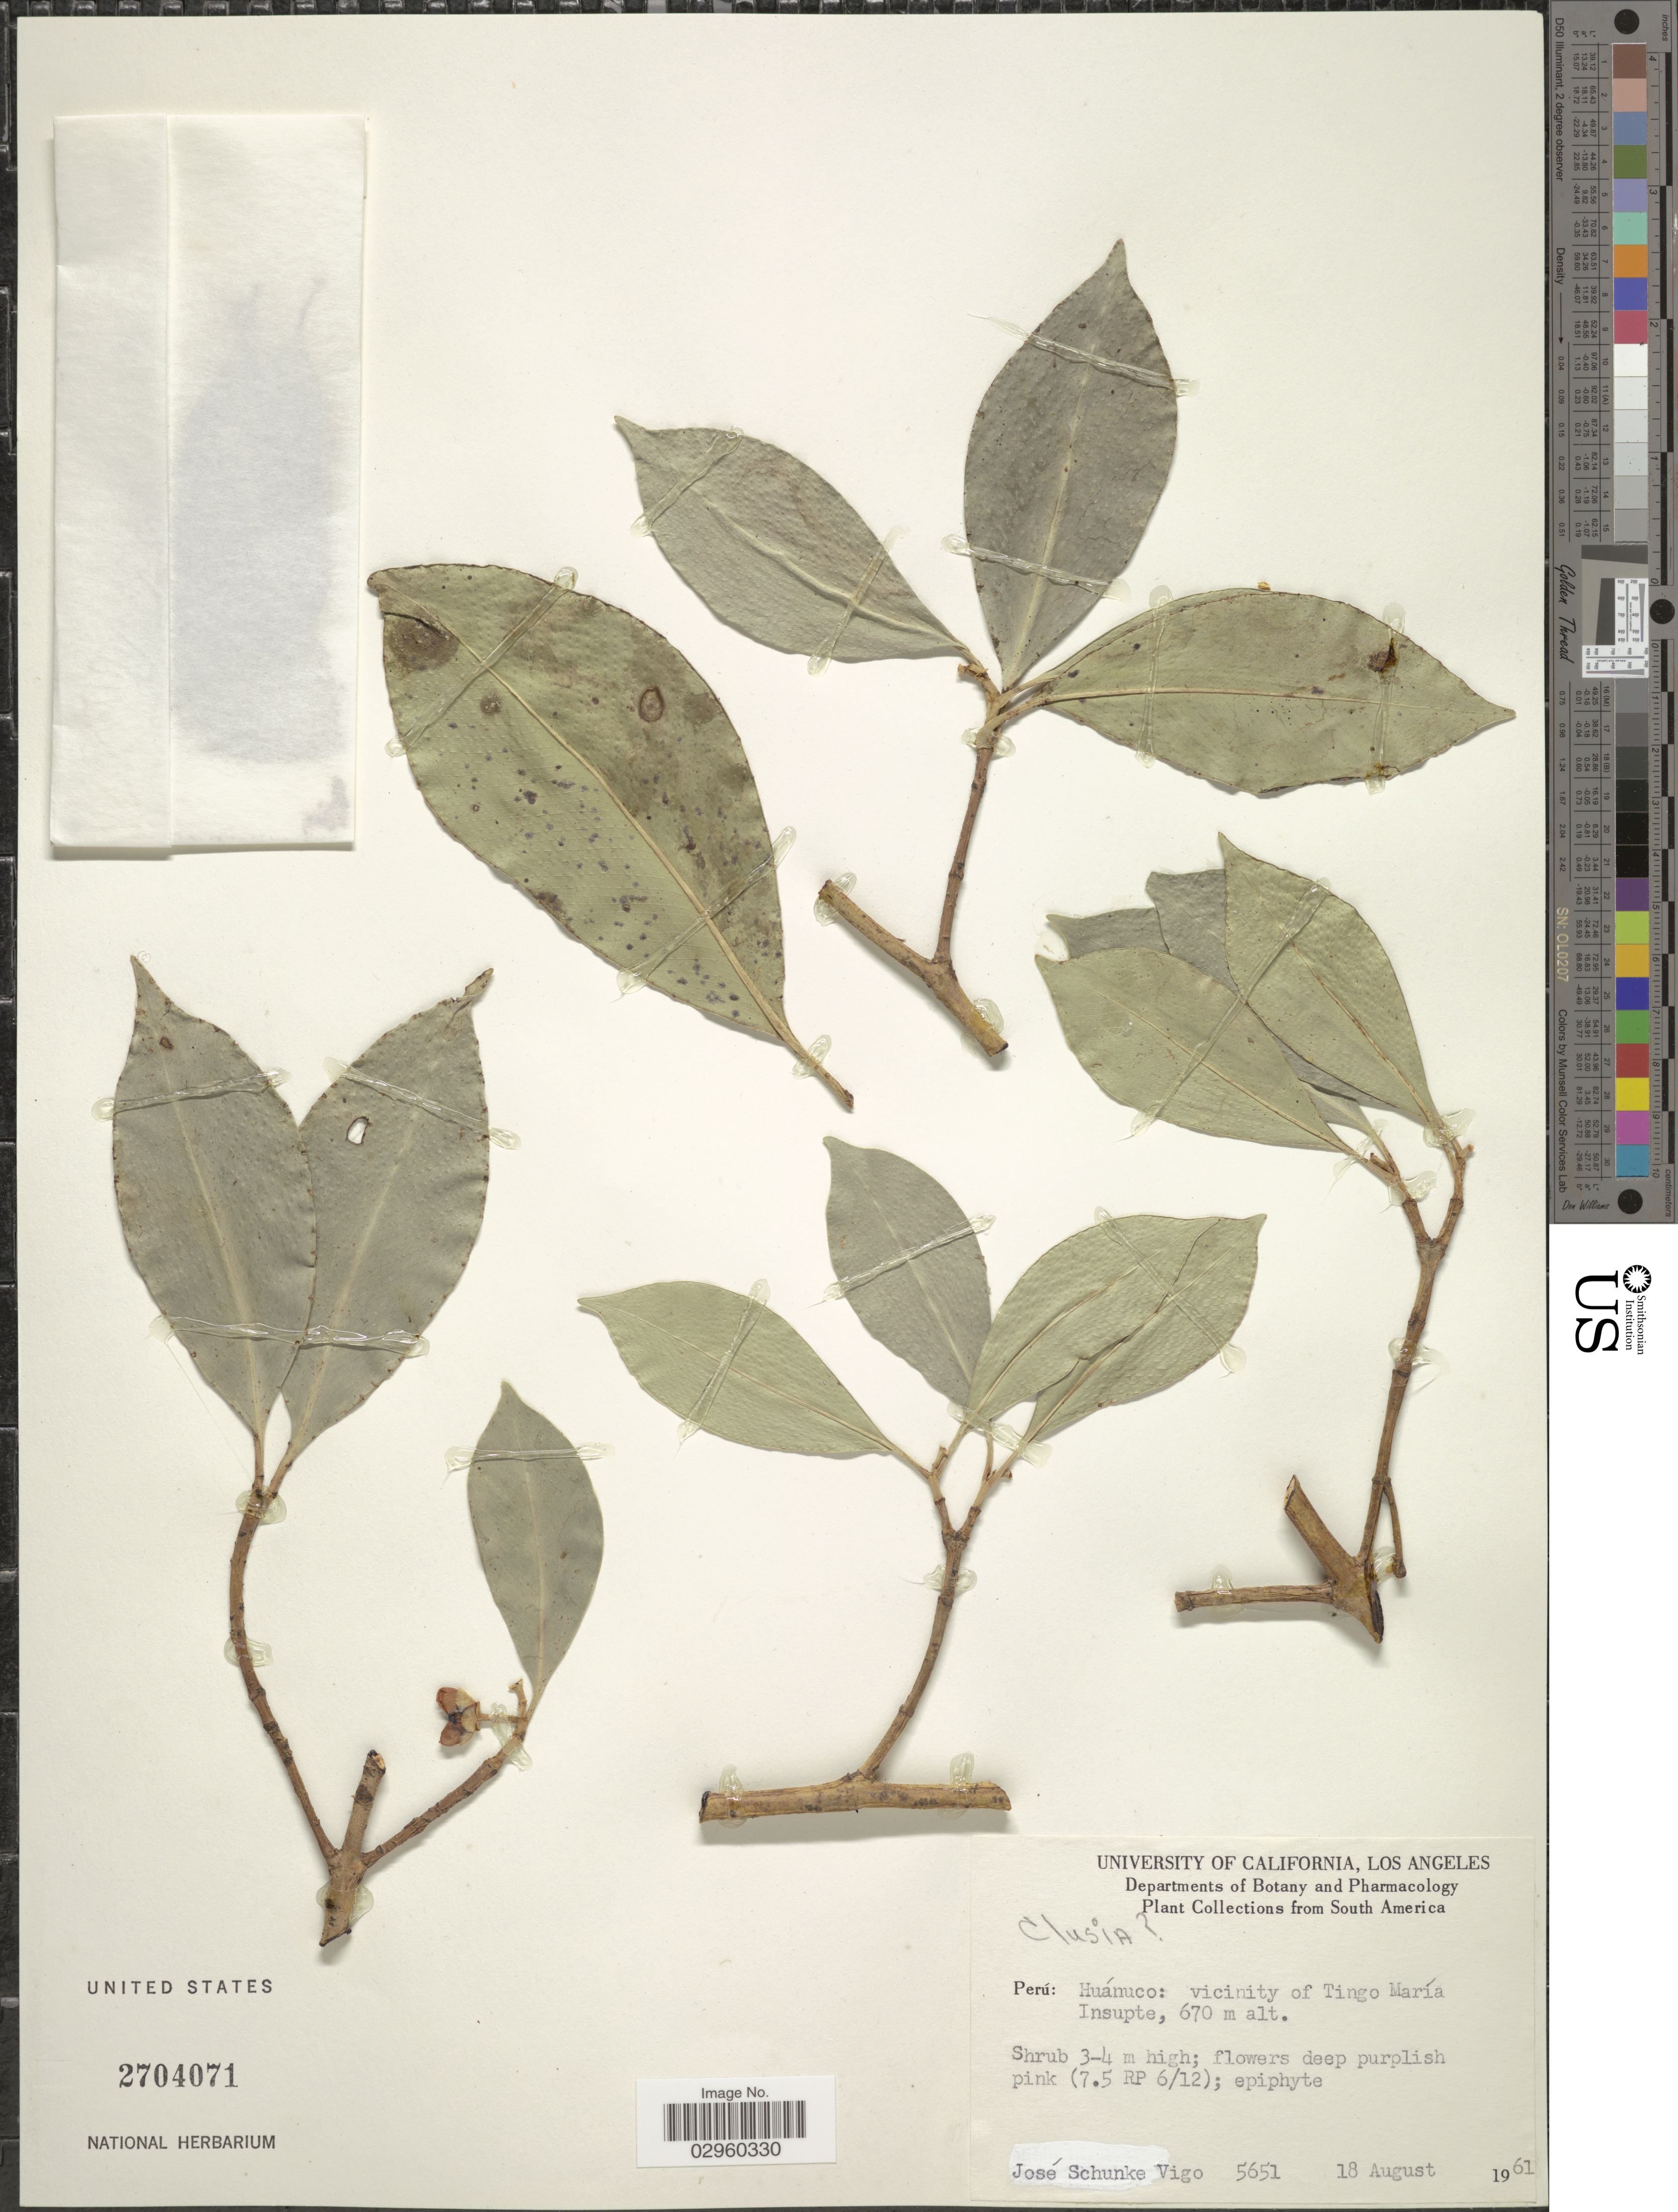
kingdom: Plantae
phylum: Tracheophyta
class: Magnoliopsida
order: Malpighiales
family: Clusiaceae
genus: Clusia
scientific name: Clusia sp.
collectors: J. Schunke Vigo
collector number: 5651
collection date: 1961-08-18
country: Peru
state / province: Huánuco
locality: Vicinity of Tingo María, Insupte.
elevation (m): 670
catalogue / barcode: US 2704071